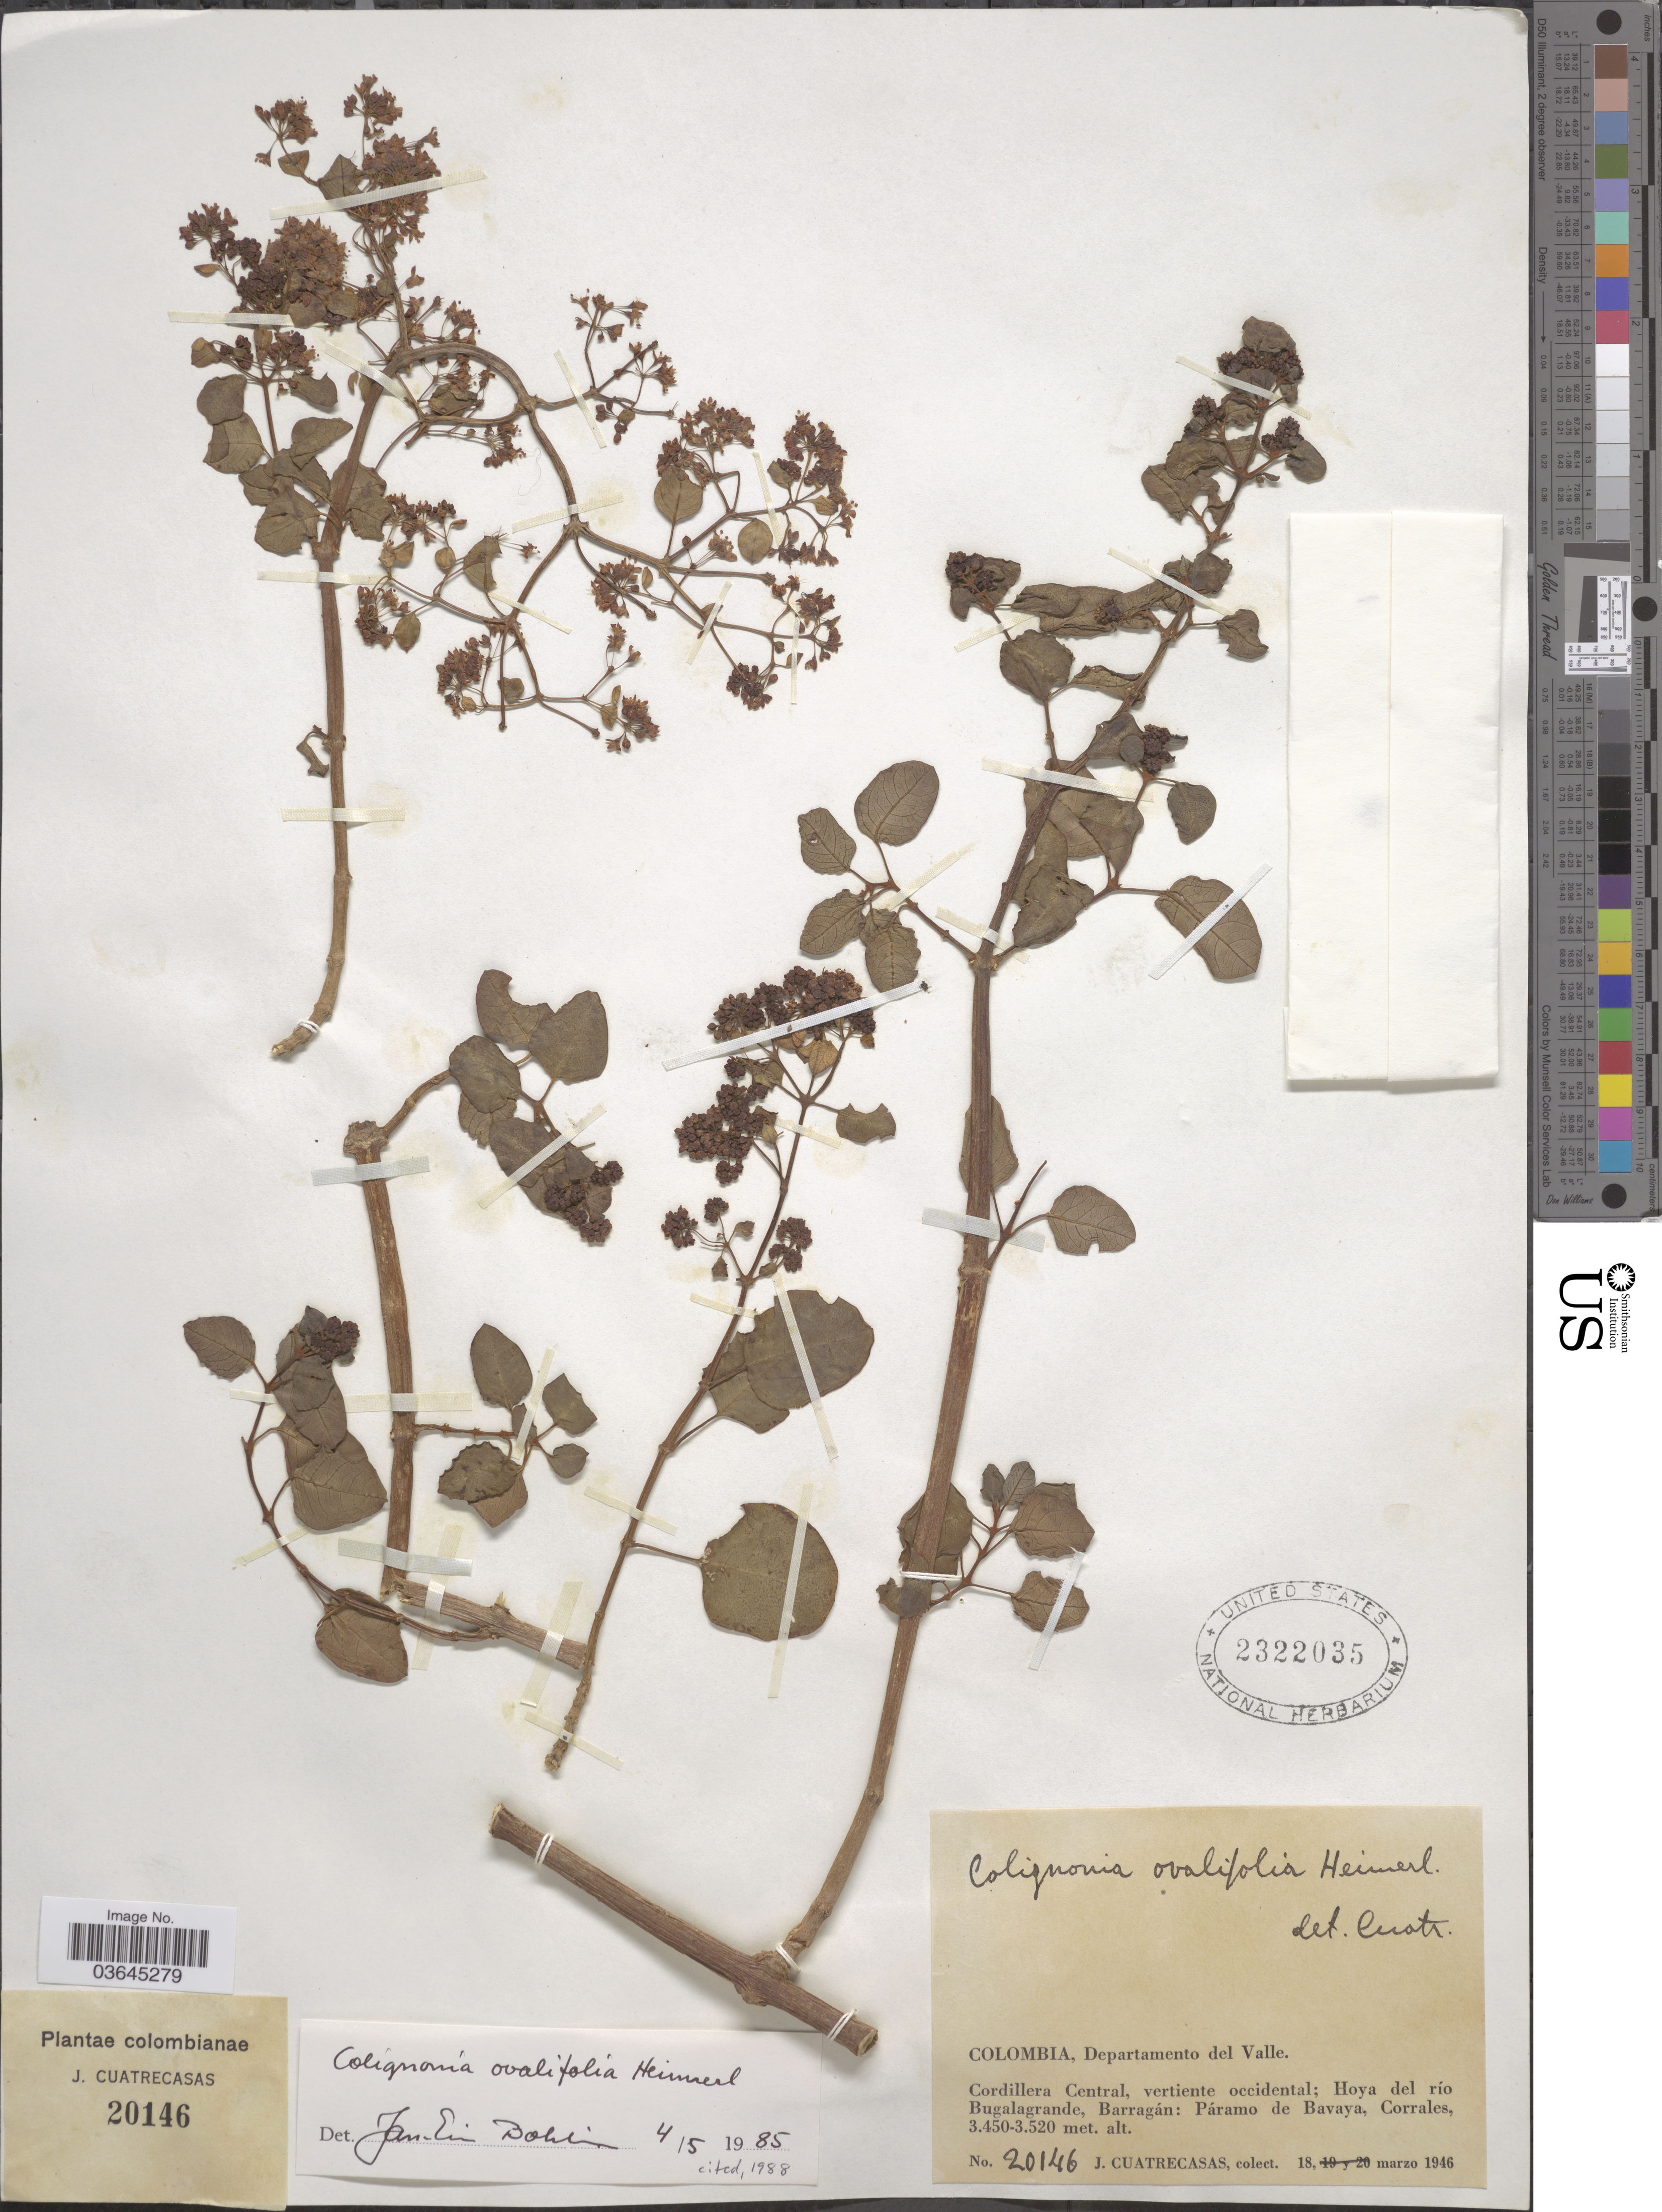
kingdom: Plantae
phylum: Tracheophyta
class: Magnoliopsida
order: Caryophyllales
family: Nyctaginaceae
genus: Colignonia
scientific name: Colignonia ovalifolia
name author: Heimerl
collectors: J. Cuatrecasas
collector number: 20146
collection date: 1946-03-18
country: Colombia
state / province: Valle del Cauca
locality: Departmento del Valle. Cordillera Central, vertiente occidental; Hoya del río Bugalagrande, Barragán: Páramo de Bavaya, Corrales.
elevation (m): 3450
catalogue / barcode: US 2322035